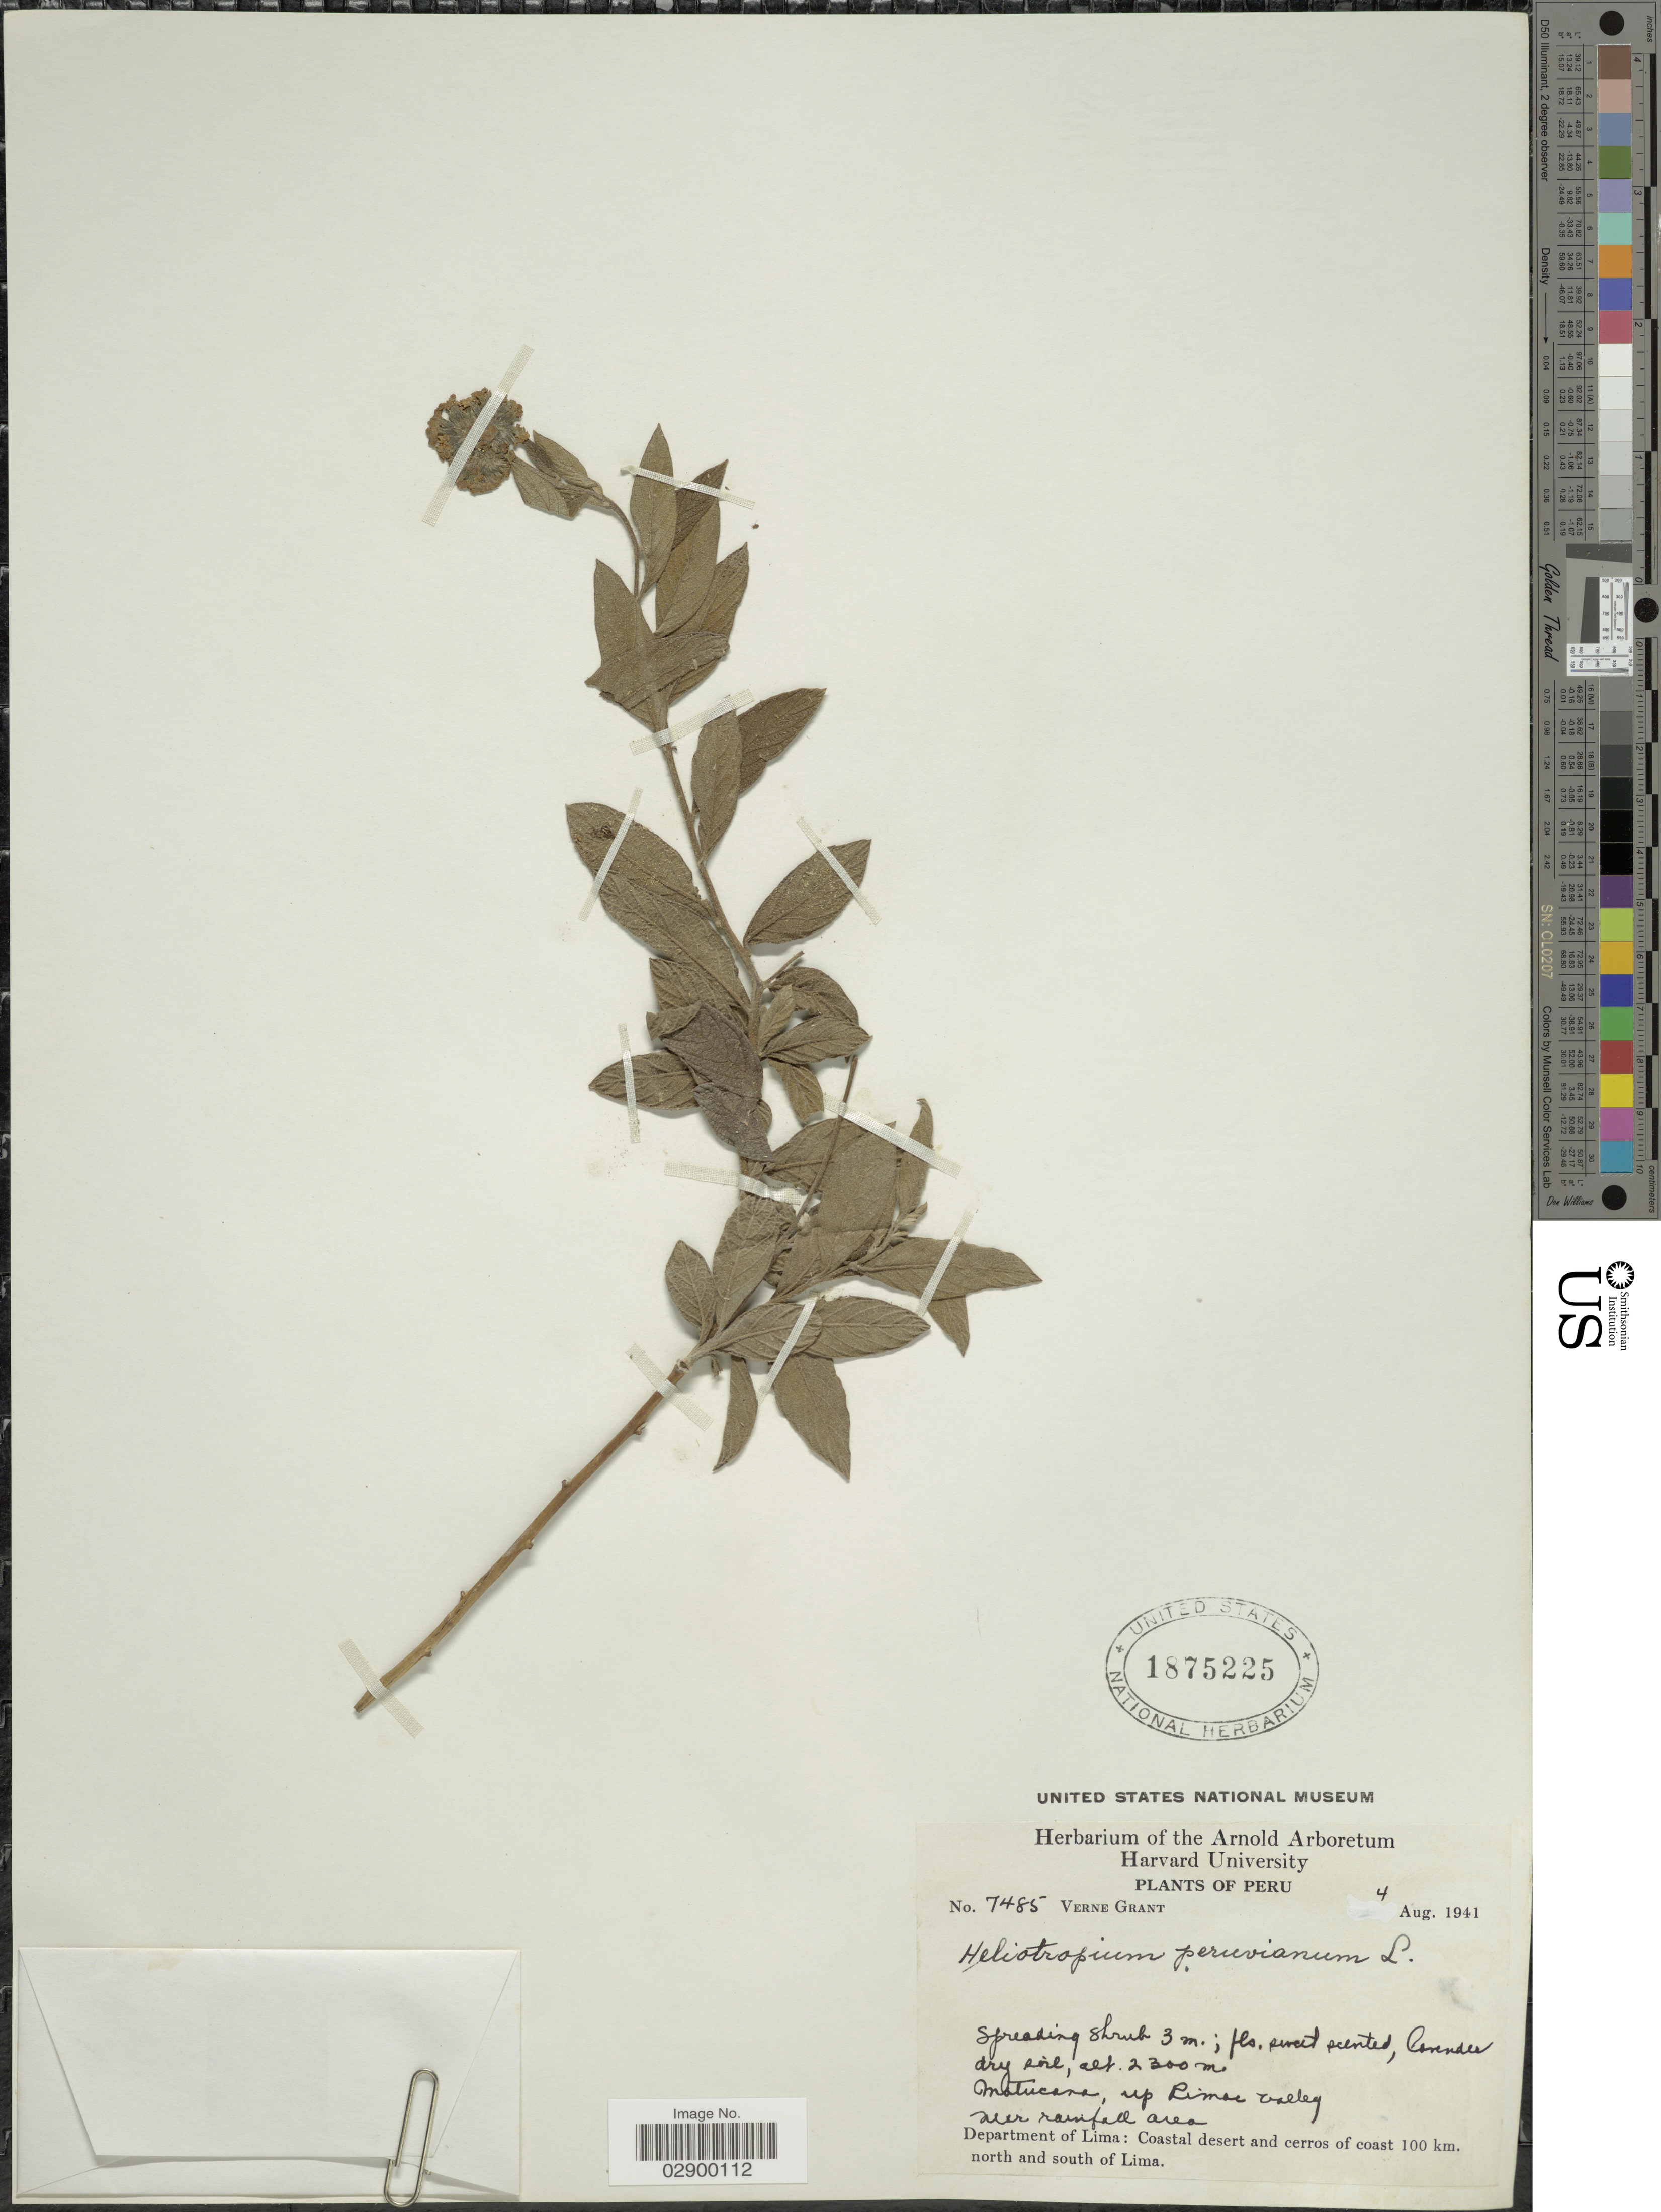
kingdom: Plantae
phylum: Tracheophyta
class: Magnoliopsida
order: Boraginales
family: Heliotropiaceae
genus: Heliotropium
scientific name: Heliotropium arborescens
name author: L.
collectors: V. Grant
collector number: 7485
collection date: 1941-08-04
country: Peru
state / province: Lima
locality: Matucana, up Rimac Valley near rainfall area. Department of Lima: Coastal desert and cerros of coast 100 km. north and south of Lima.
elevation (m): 2300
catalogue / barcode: US 1875225